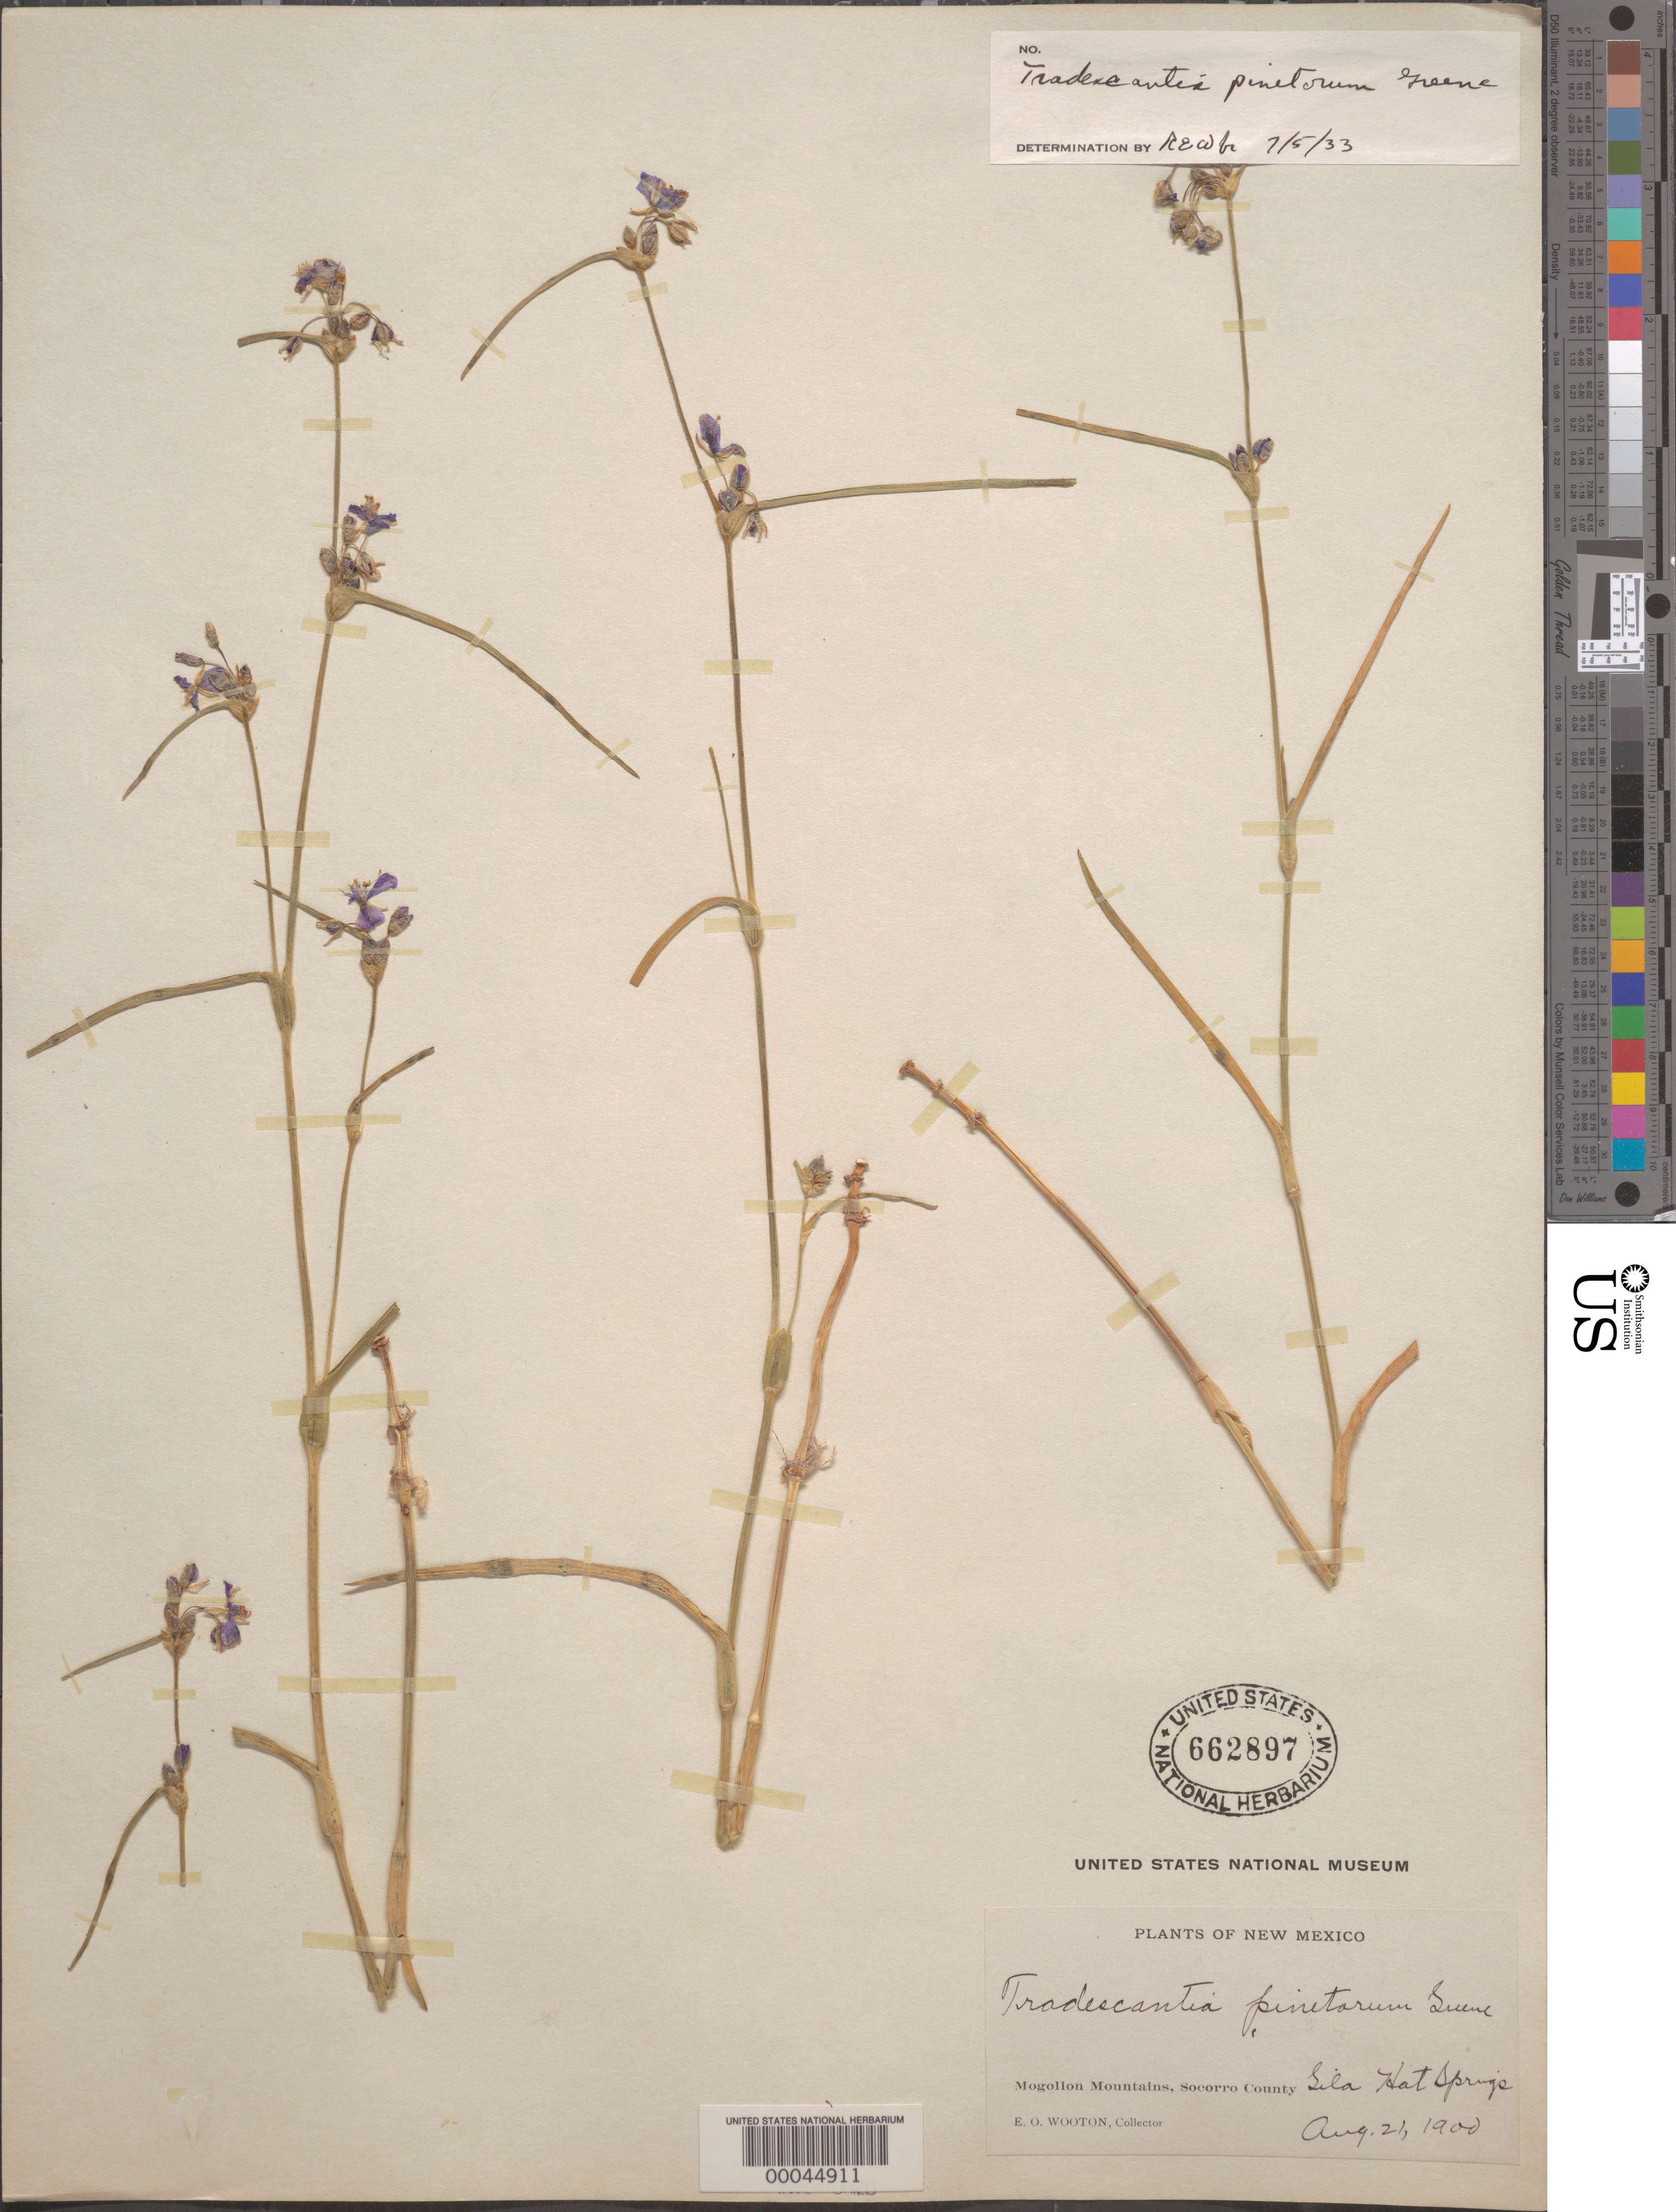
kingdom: Plantae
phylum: Tracheophyta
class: Liliopsida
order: Commelinales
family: Commelinaceae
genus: Tradescantia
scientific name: Tradescantia pinetorum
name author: Greene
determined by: Woodward, R. E.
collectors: E. O. Wooton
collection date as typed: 21 Aug 1900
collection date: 1900-08-21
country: United States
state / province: New Mexico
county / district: Socorro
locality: Mogollon mts., gila hat springs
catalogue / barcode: US 662897